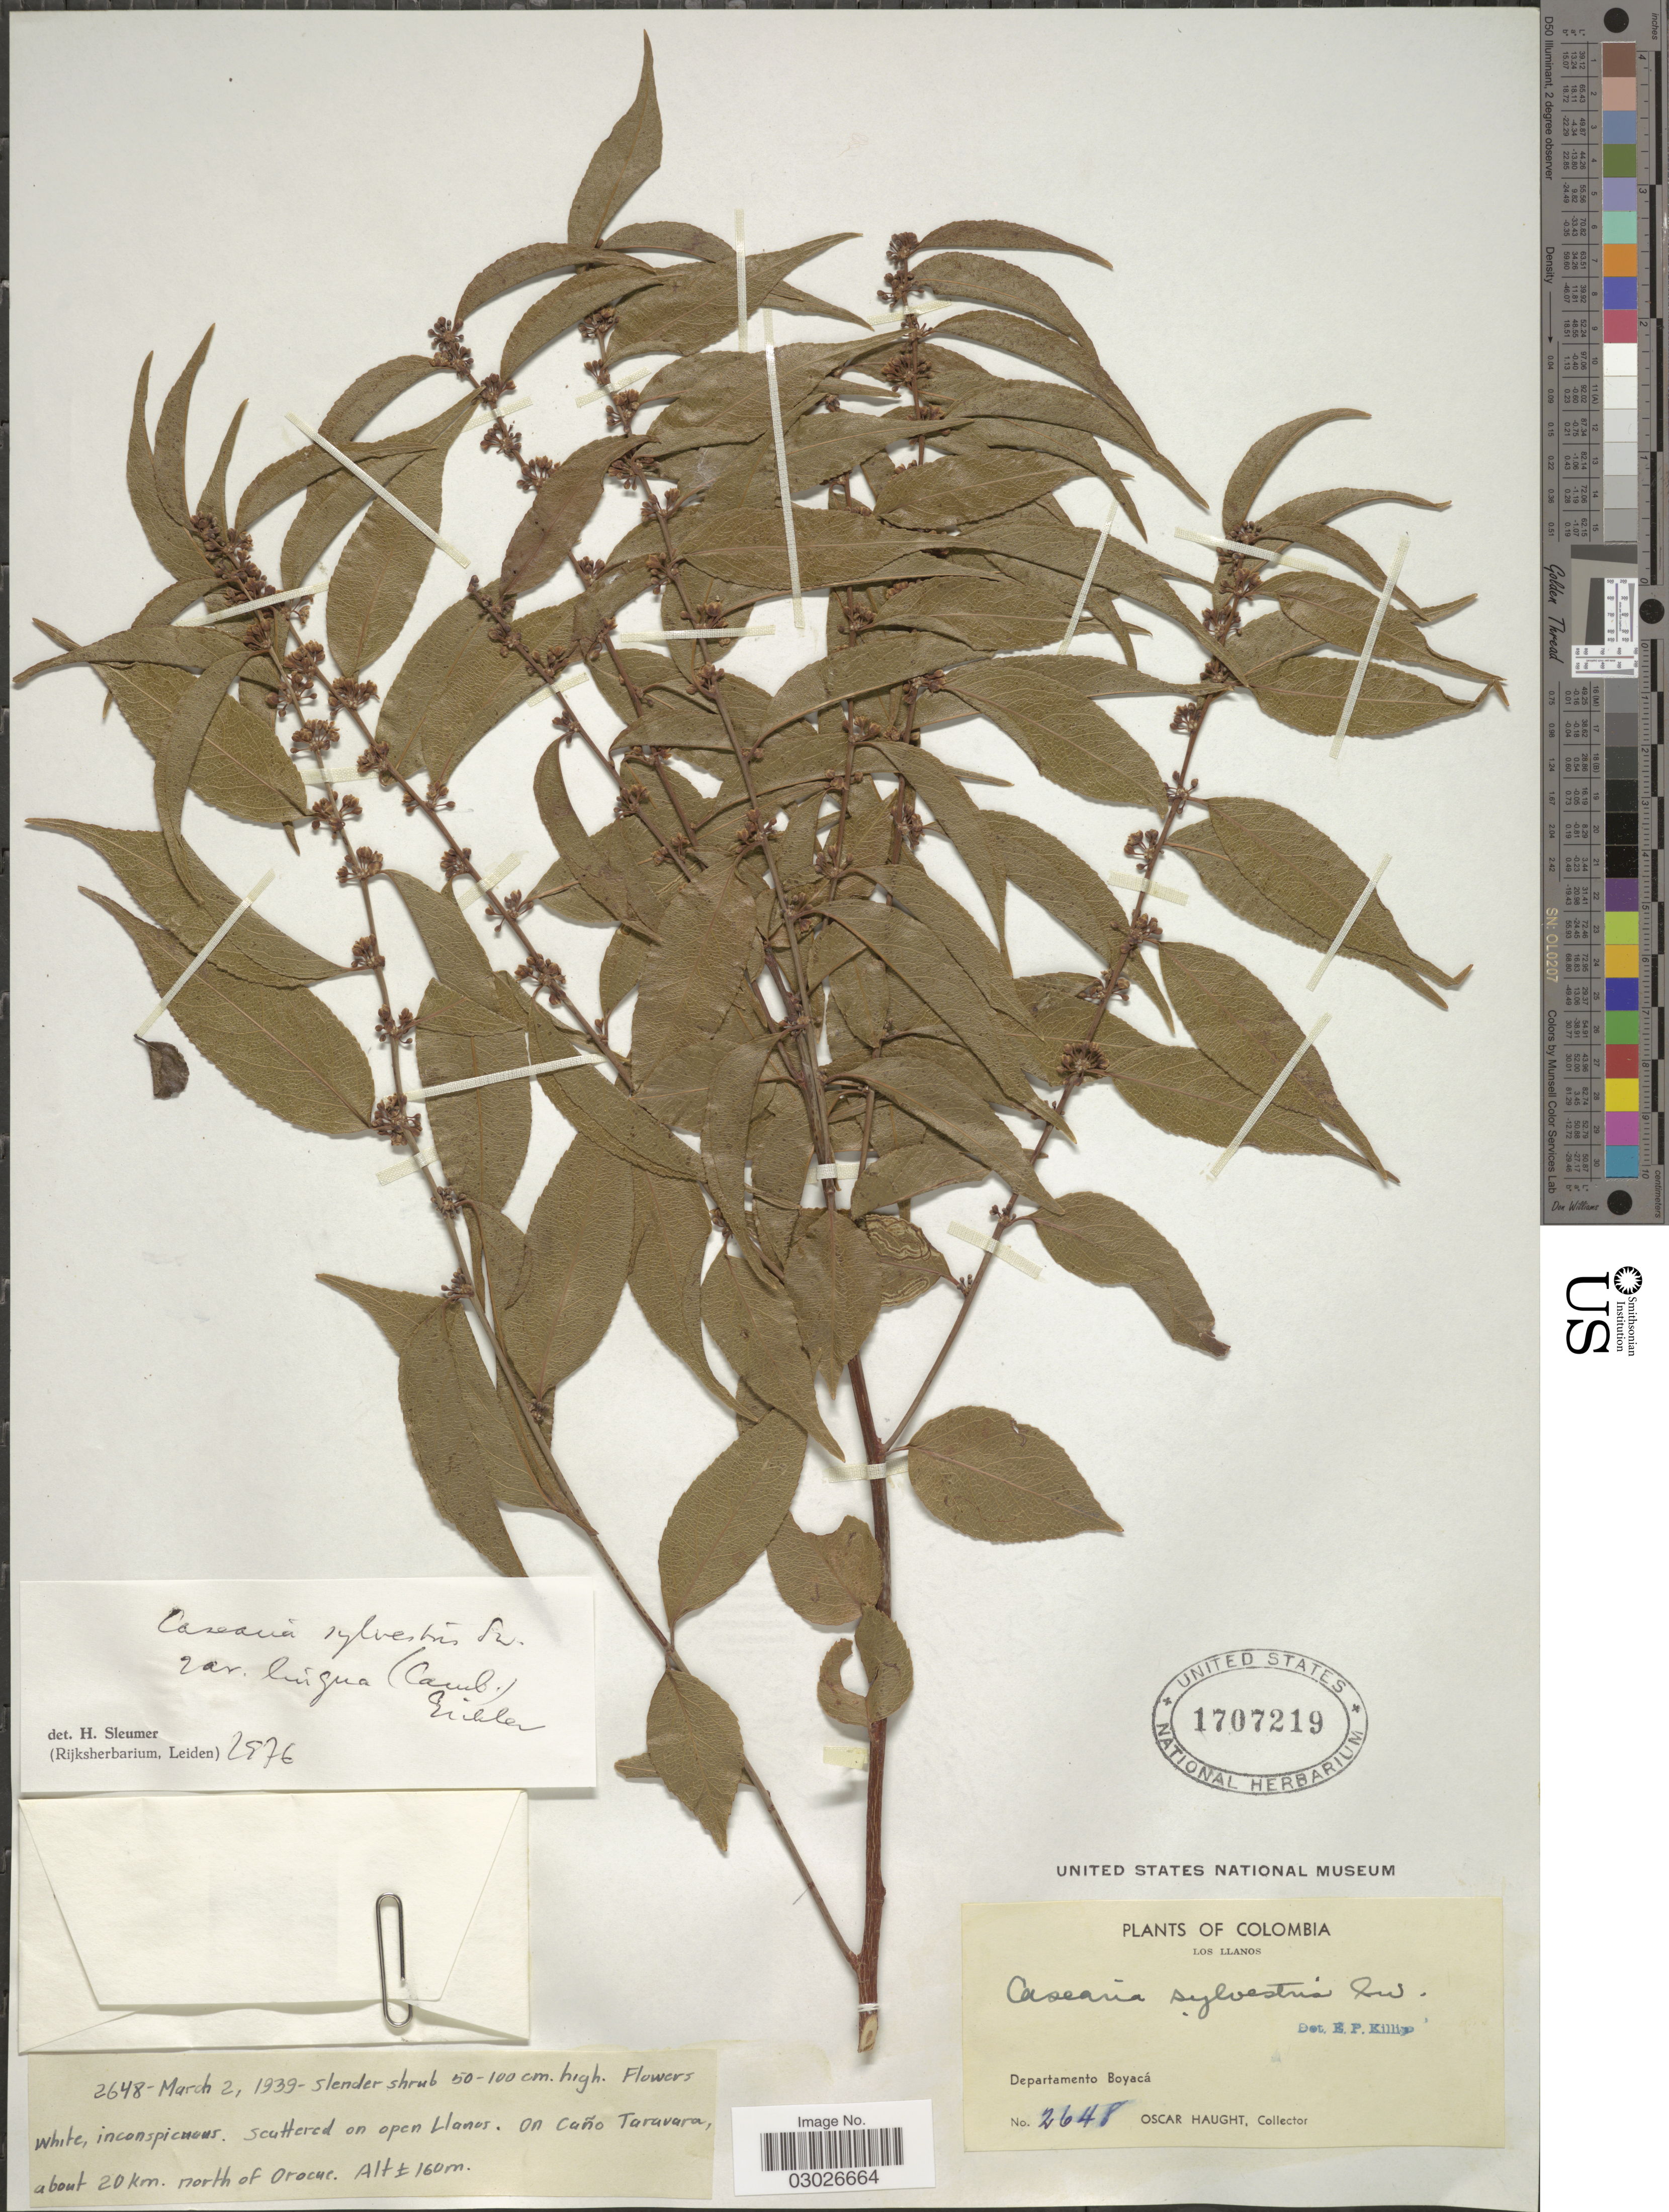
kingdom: Plantae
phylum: Tracheophyta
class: Magnoliopsida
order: Malpighiales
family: Salicaceae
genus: Casearia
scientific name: Casearia sylvestris var. lingua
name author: (Cambess.) Eichler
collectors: O. L. Haught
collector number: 2648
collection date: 1939-03-02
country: Colombia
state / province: Boyacá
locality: Los Llanos. Departamento Boyacá. On Caño Taravara, about 20 km. north of Orocue.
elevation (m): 160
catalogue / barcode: US 1707219